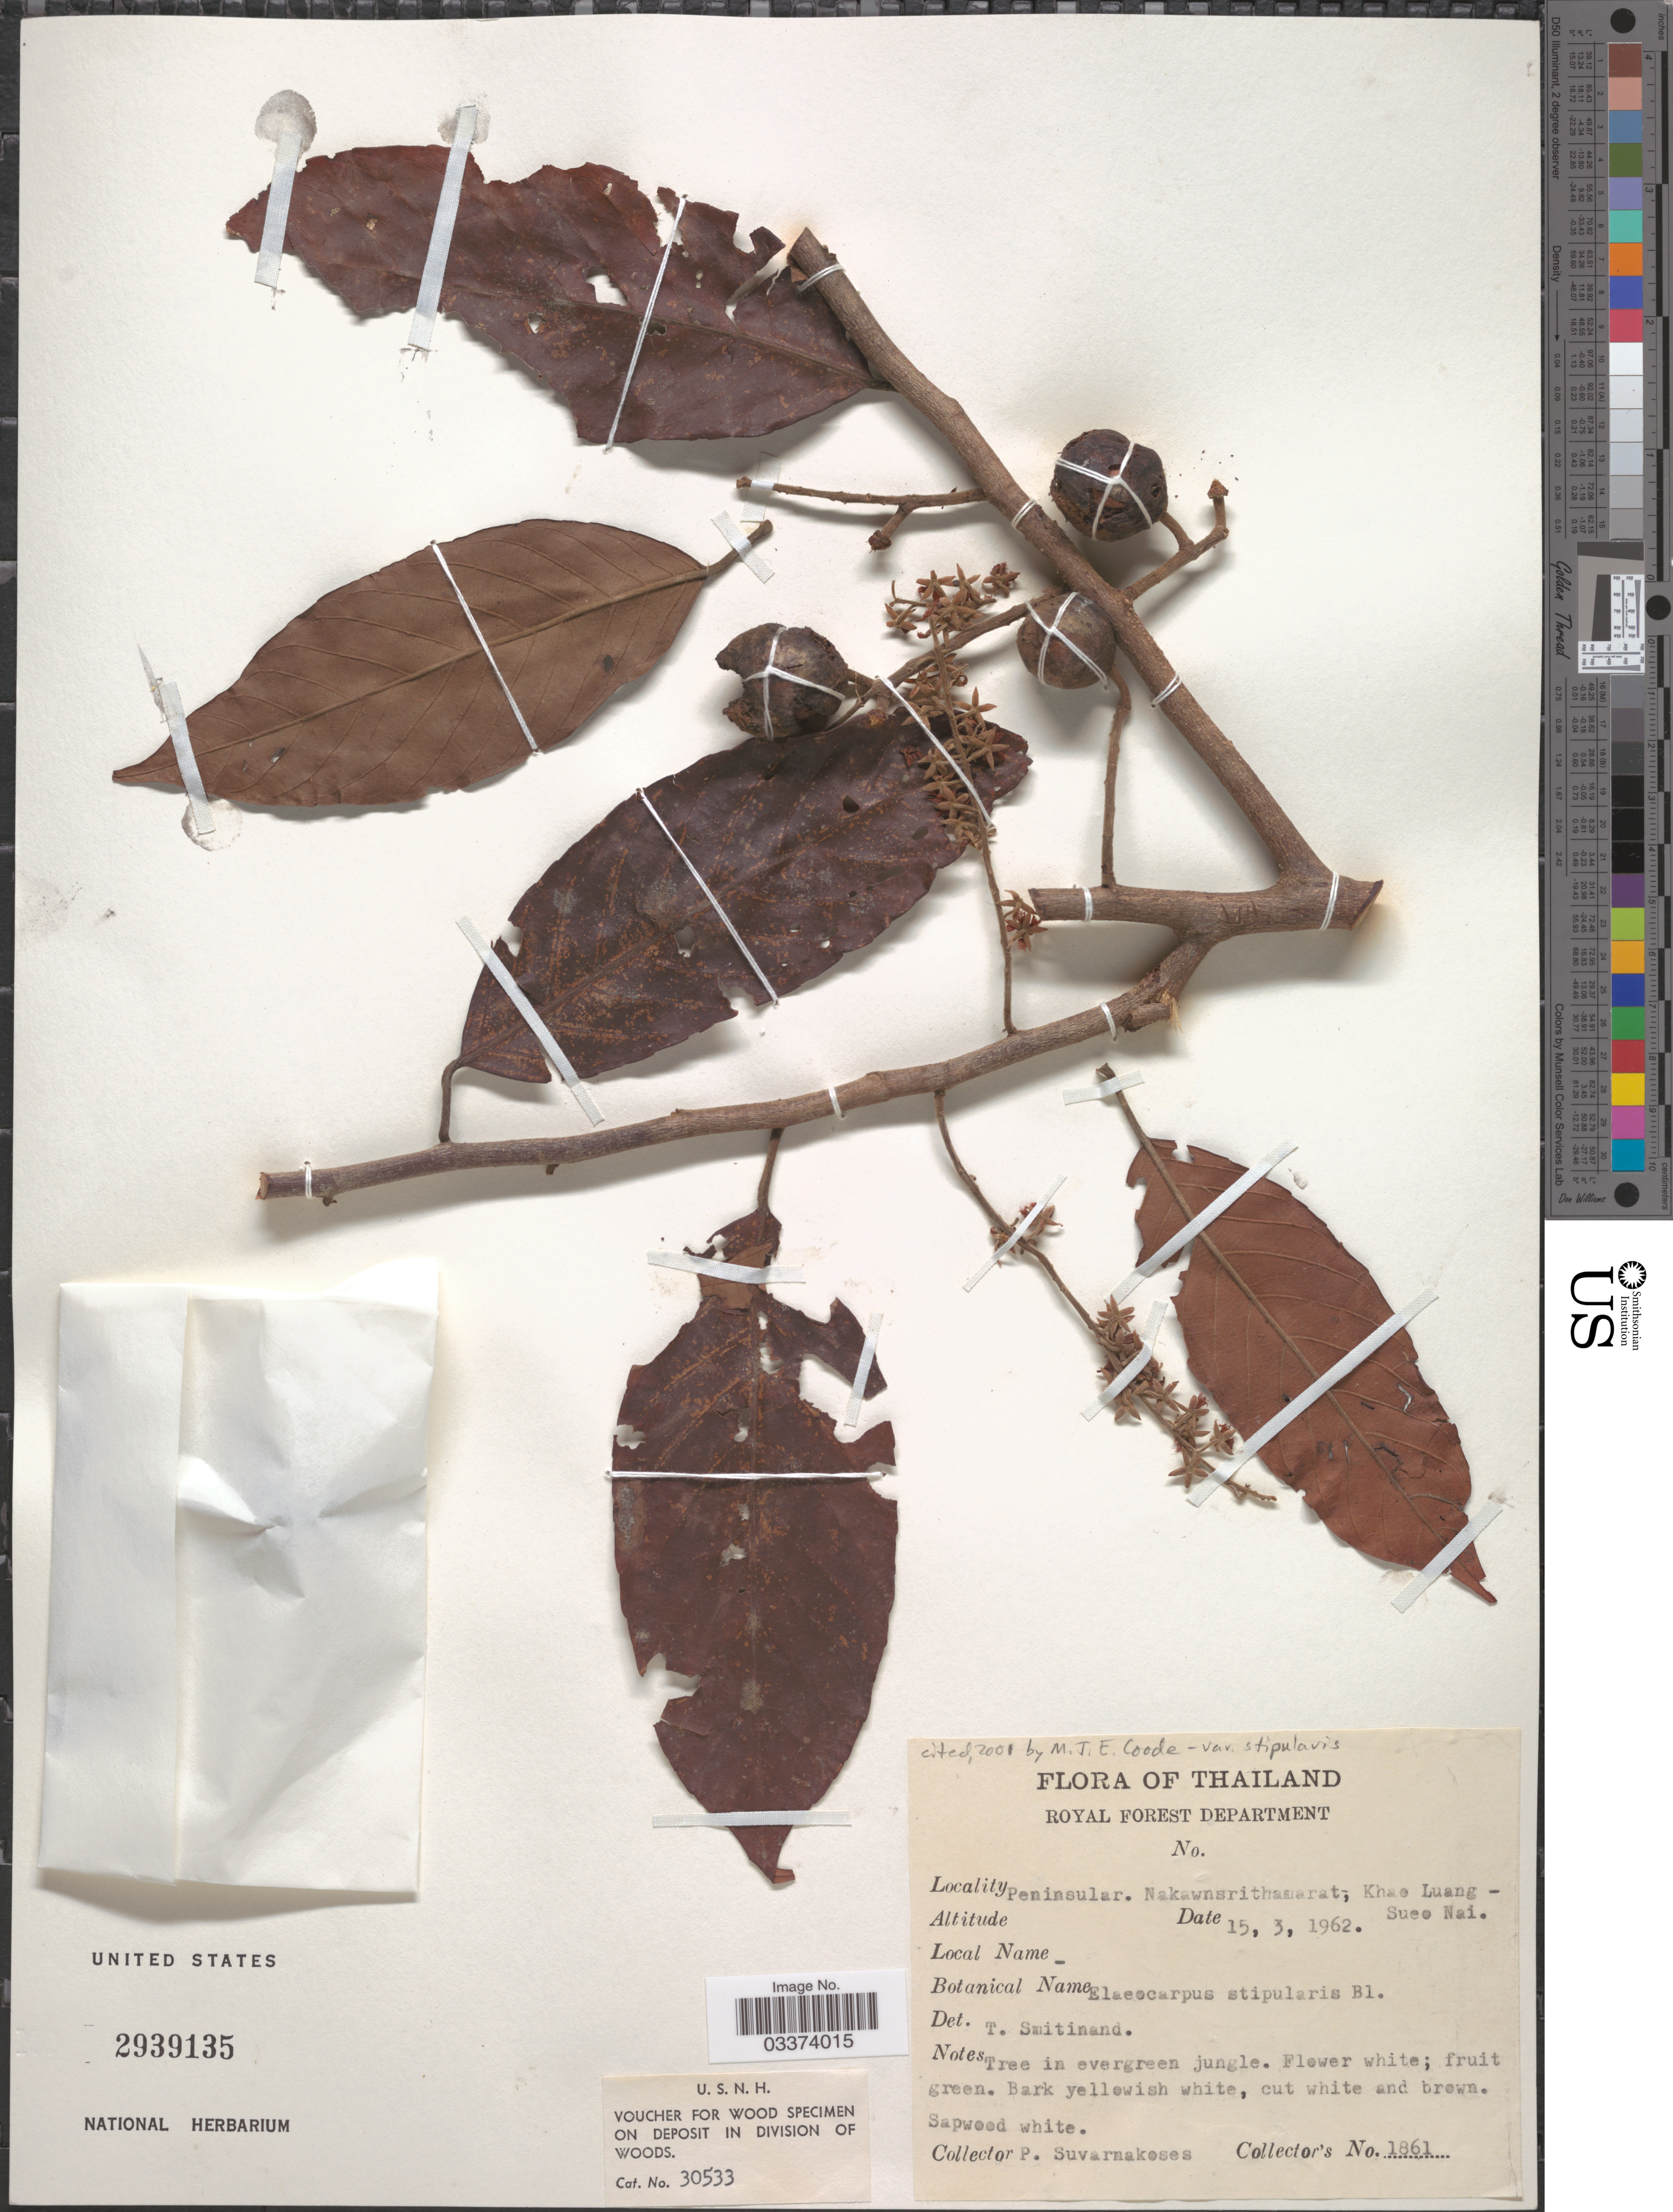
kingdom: Plantae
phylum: Tracheophyta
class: Magnoliopsida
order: Oxalidales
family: Elaeocarpaceae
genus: Elaeocarpus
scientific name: Elaeocarpus stipularis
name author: Blume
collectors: P. Suvarnakoses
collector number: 1861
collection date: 1962-03-15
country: Thailand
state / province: Nakhon Si Thammarat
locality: Peninsular. Nakawnsrithamarat, Khae Luang - Sueo Nai.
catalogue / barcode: US 2939135